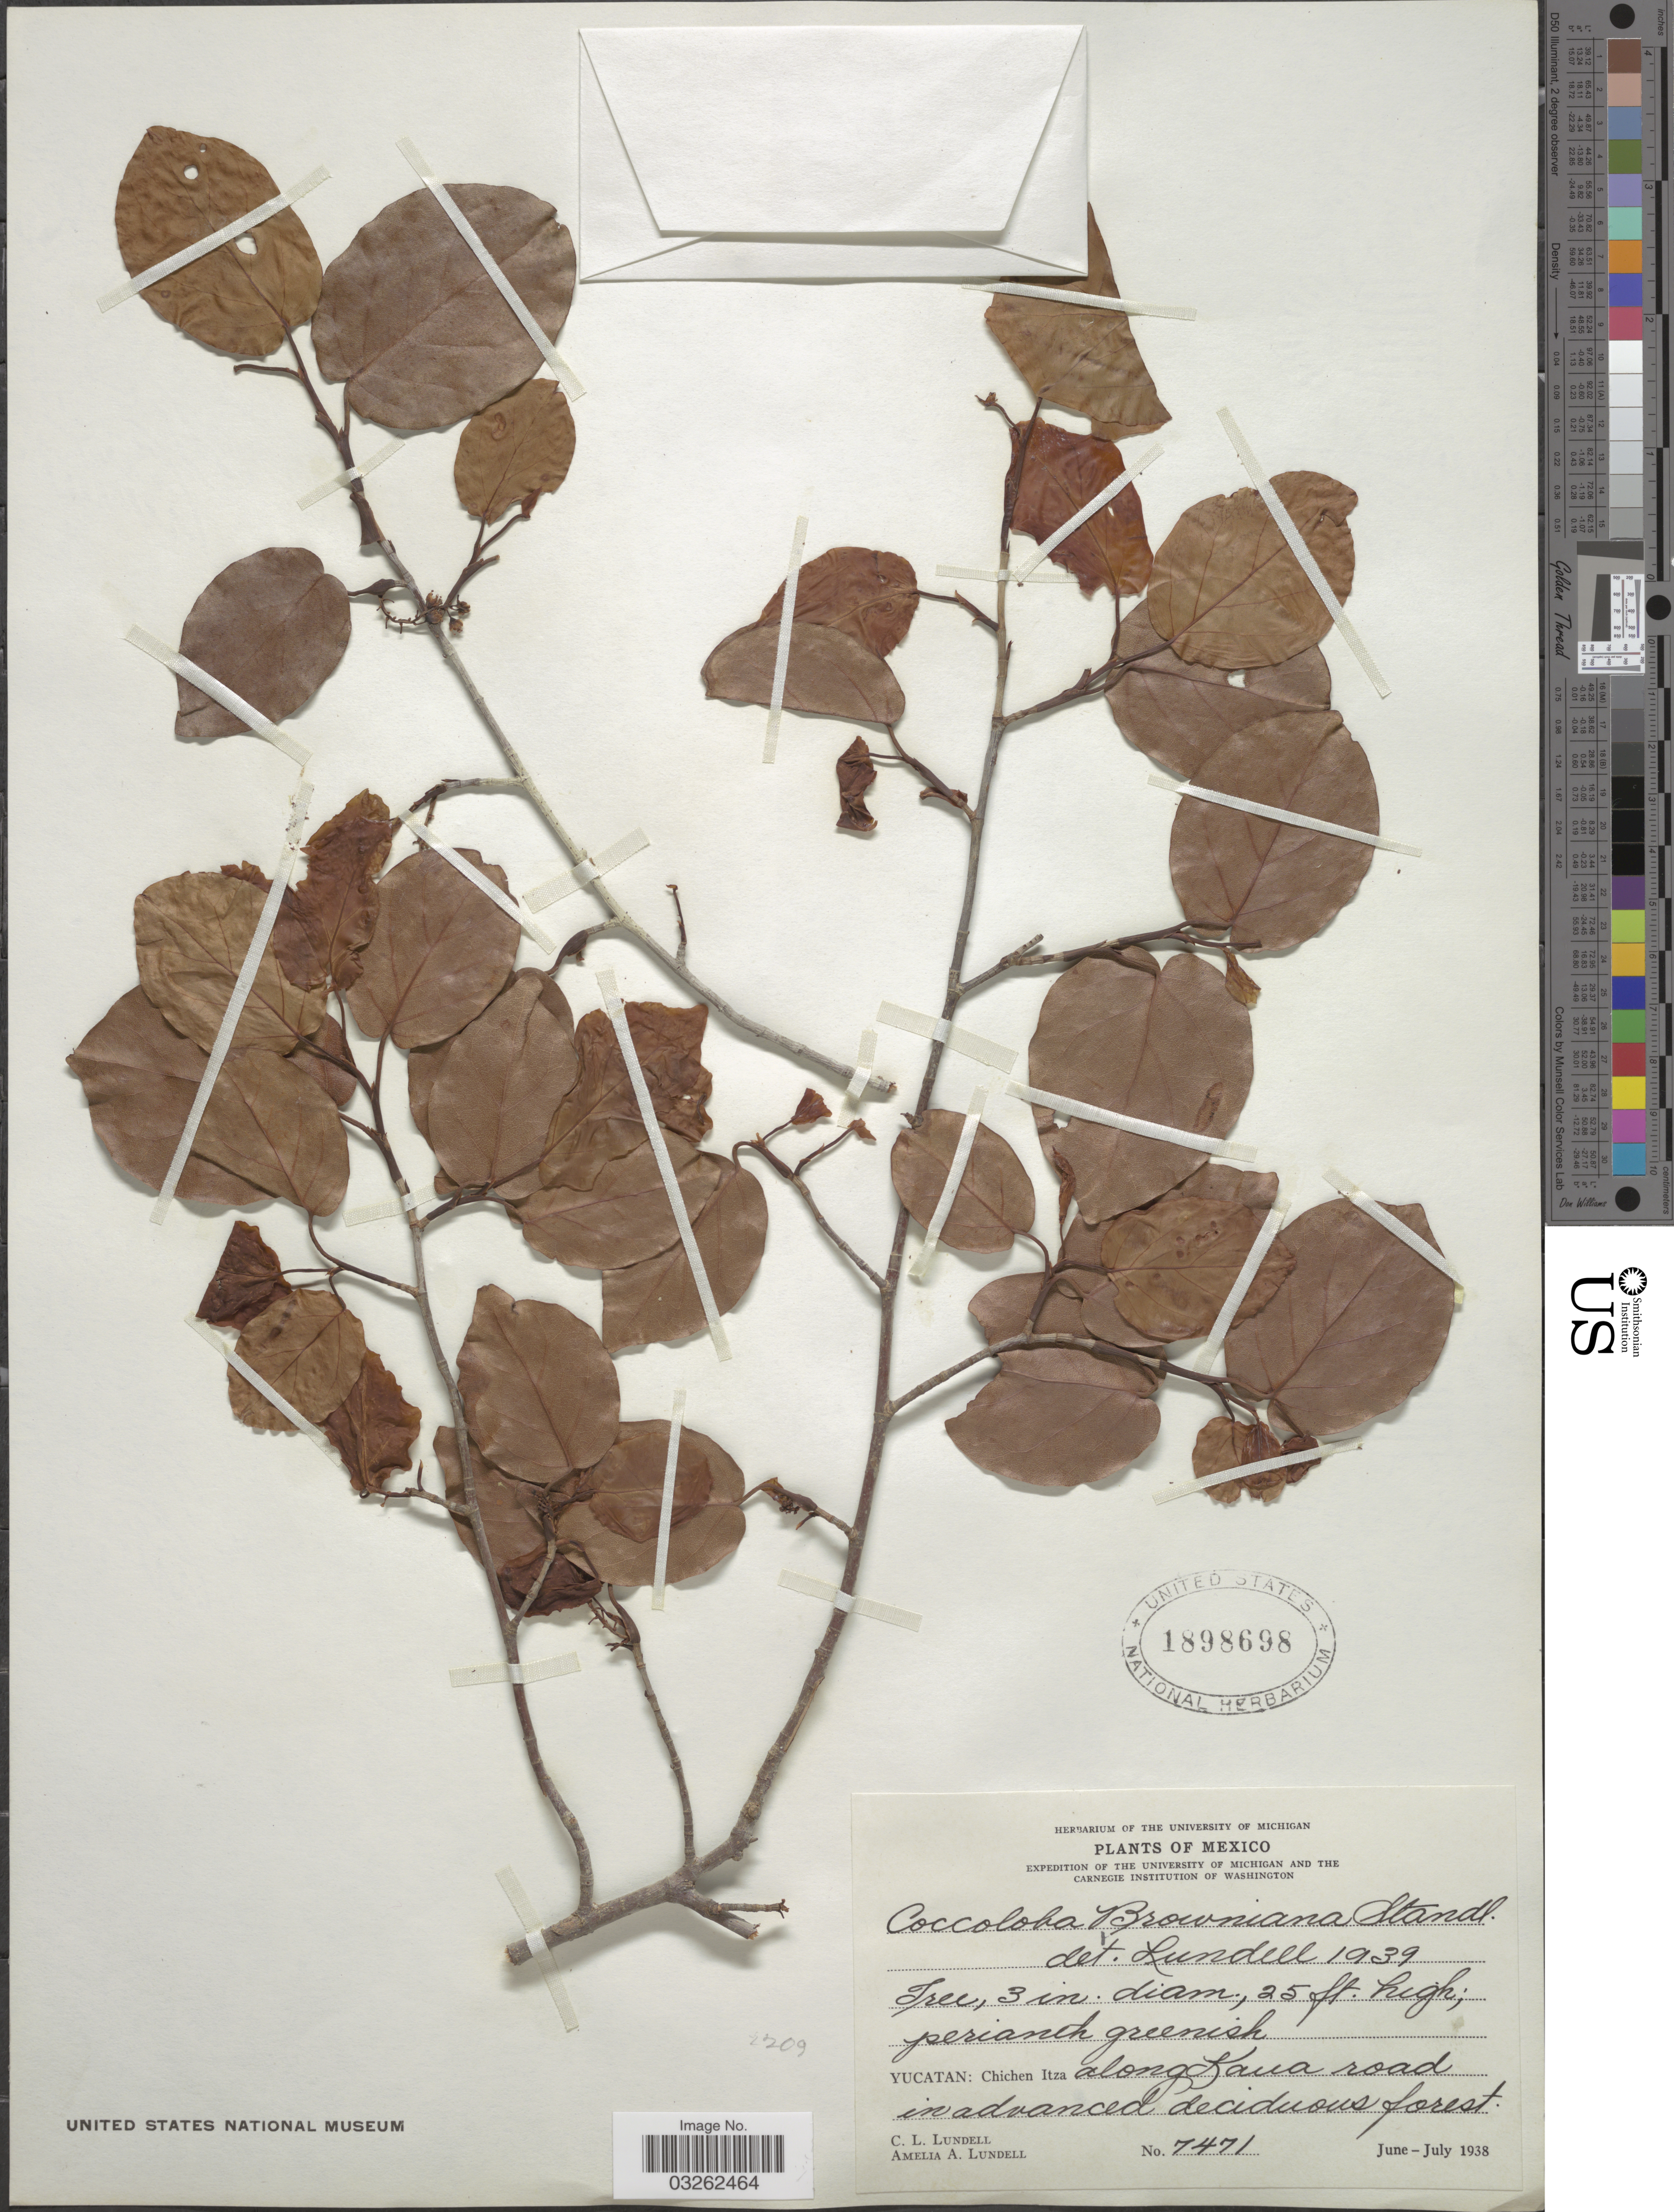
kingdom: Plantae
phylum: Tracheophyta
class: Magnoliopsida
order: Caryophyllales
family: Polygonaceae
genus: Coccoloba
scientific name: Coccoloba acapulcensis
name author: Standl.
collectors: C. L. Lundell & A. A. Lundell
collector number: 7471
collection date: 1938-06/1938-07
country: Mexico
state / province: Quintana Roo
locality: Chichen Itza along Kaua road in advanced deciduous forest.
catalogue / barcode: US 1898698